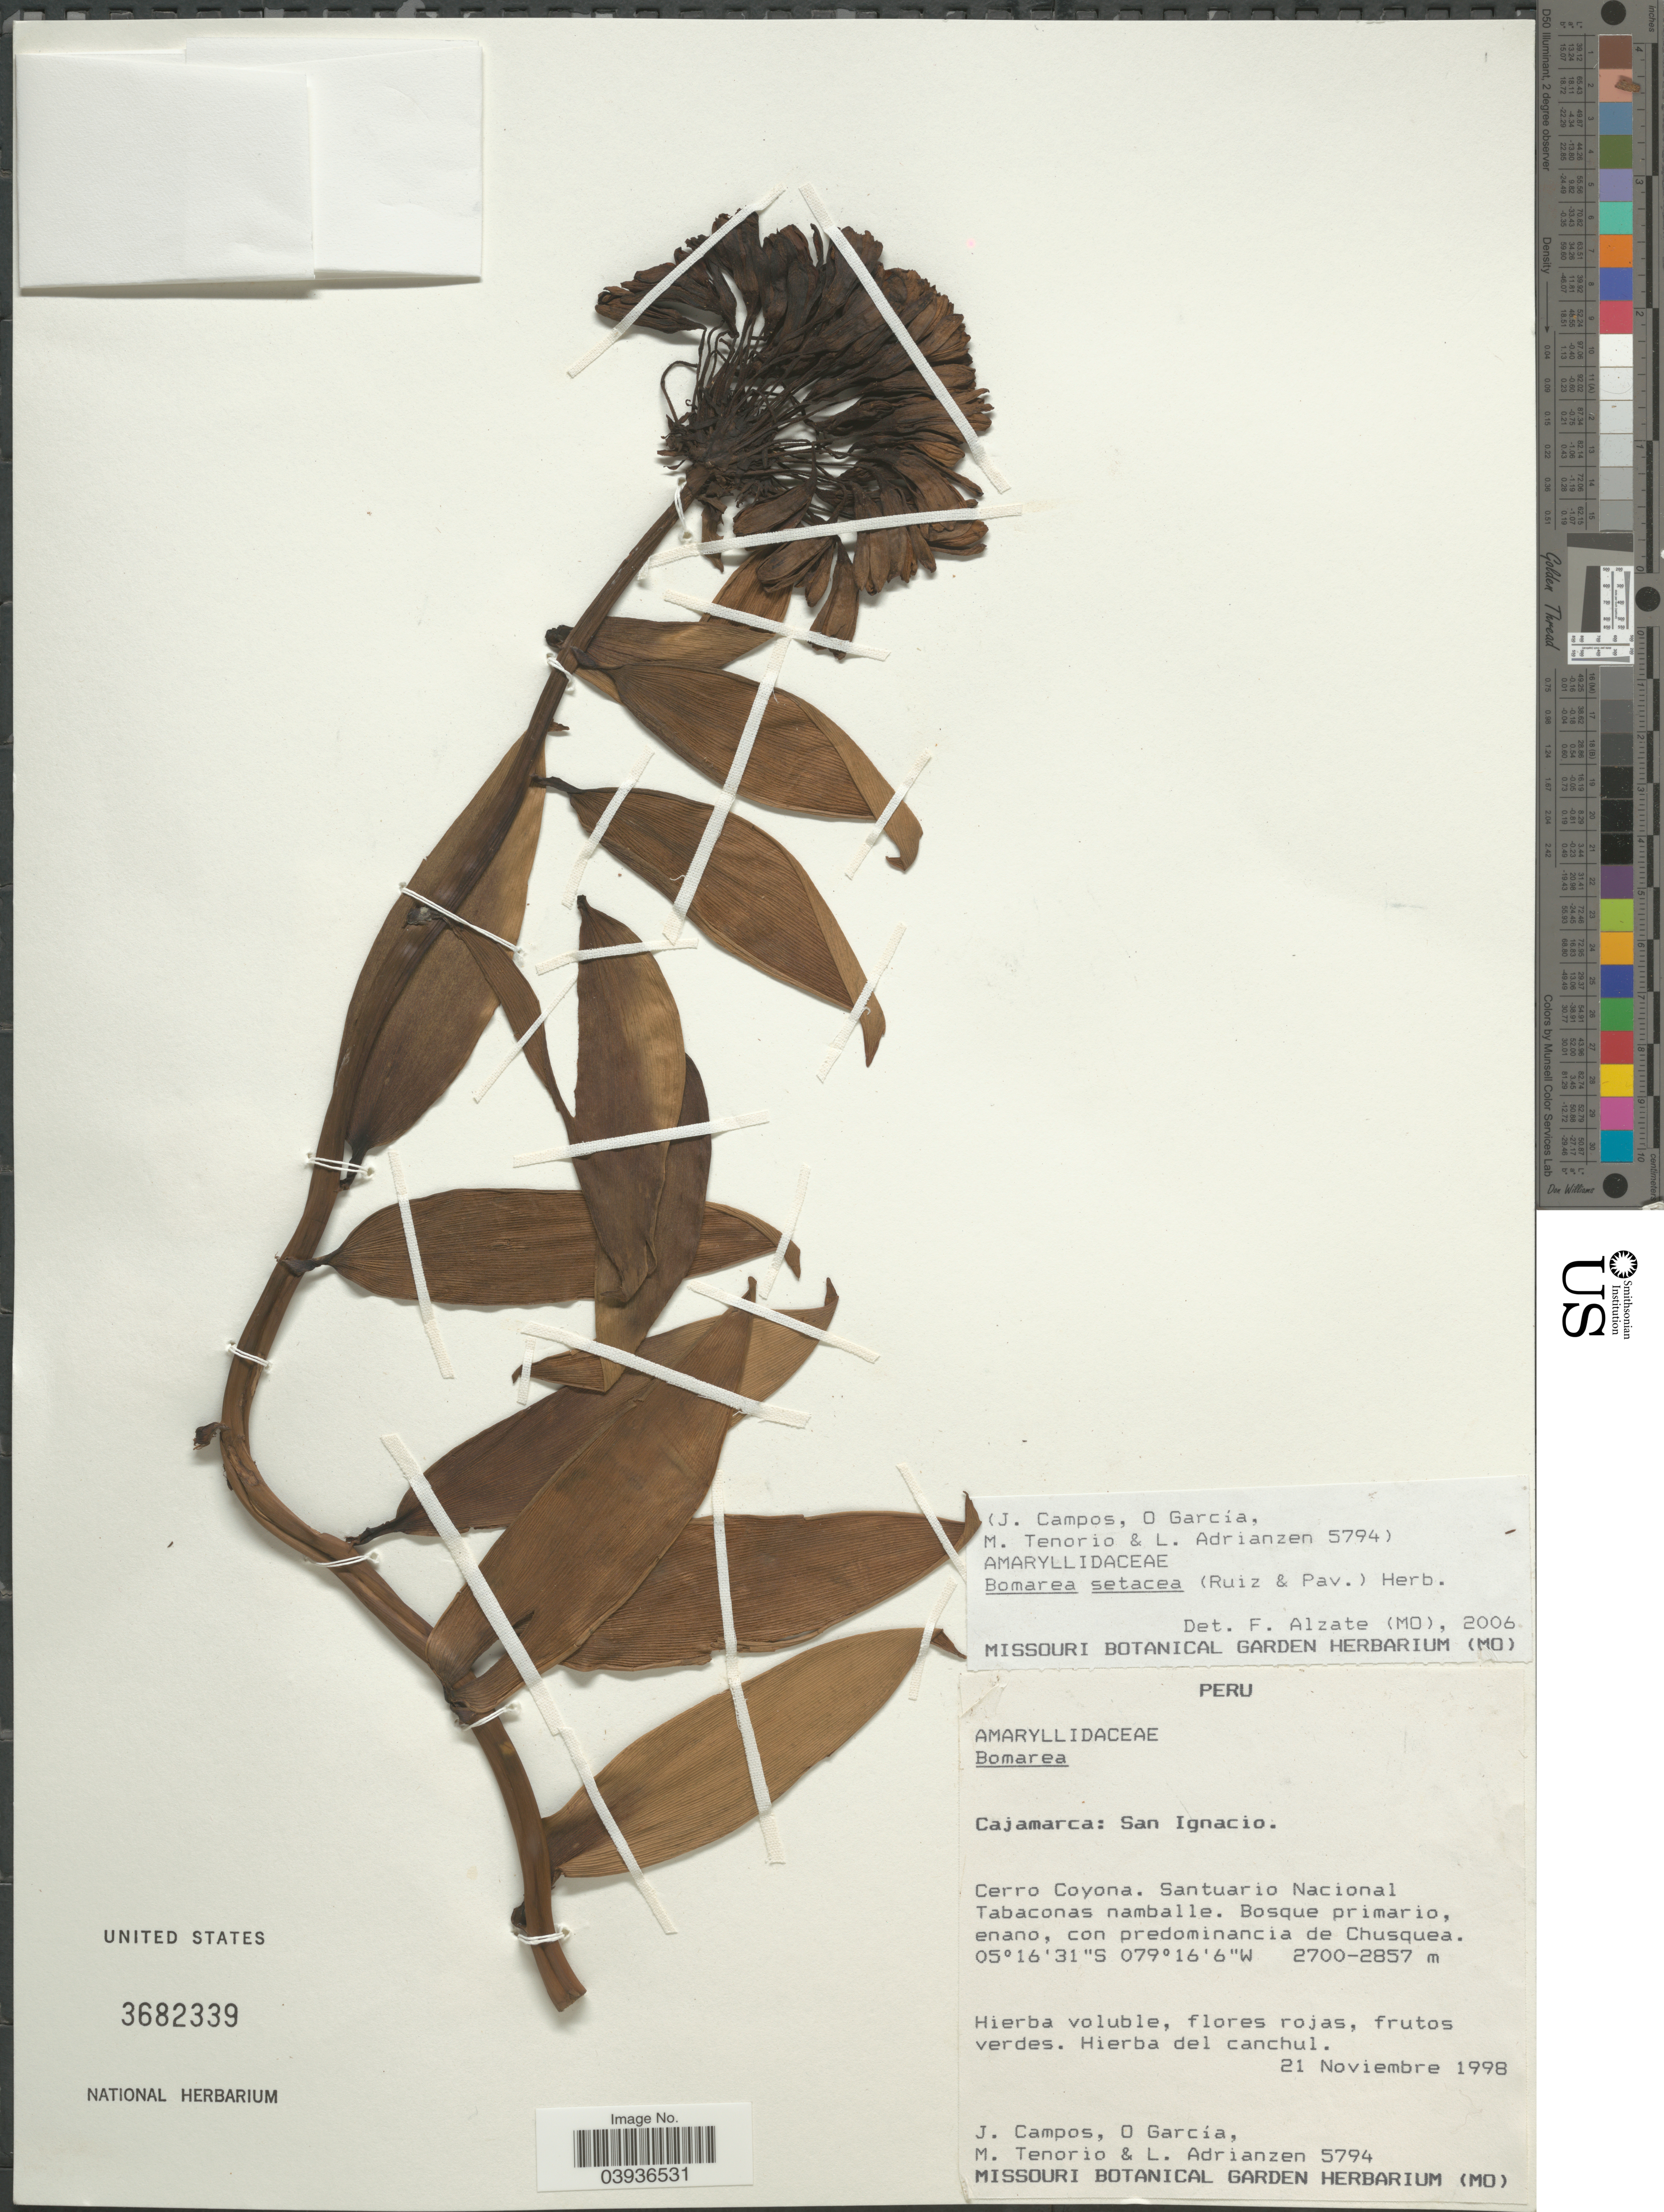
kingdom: Plantae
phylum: Tracheophyta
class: Liliopsida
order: Liliales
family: Alstroemeriaceae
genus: Bomarea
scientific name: Bomarea setacea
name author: (Ruiz & Pav.) Herb.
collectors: J. Campos, O. Garcia, M. Tenorio & L. Adrianzen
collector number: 5794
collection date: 1998-11-21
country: Peru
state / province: Cajamarca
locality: San Ignacio. Cerro Coyona. Santuario Nacional Tabaconas namballe. Bosque primario enano, con predominancia de Chusquea.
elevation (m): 2700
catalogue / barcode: US 3682339